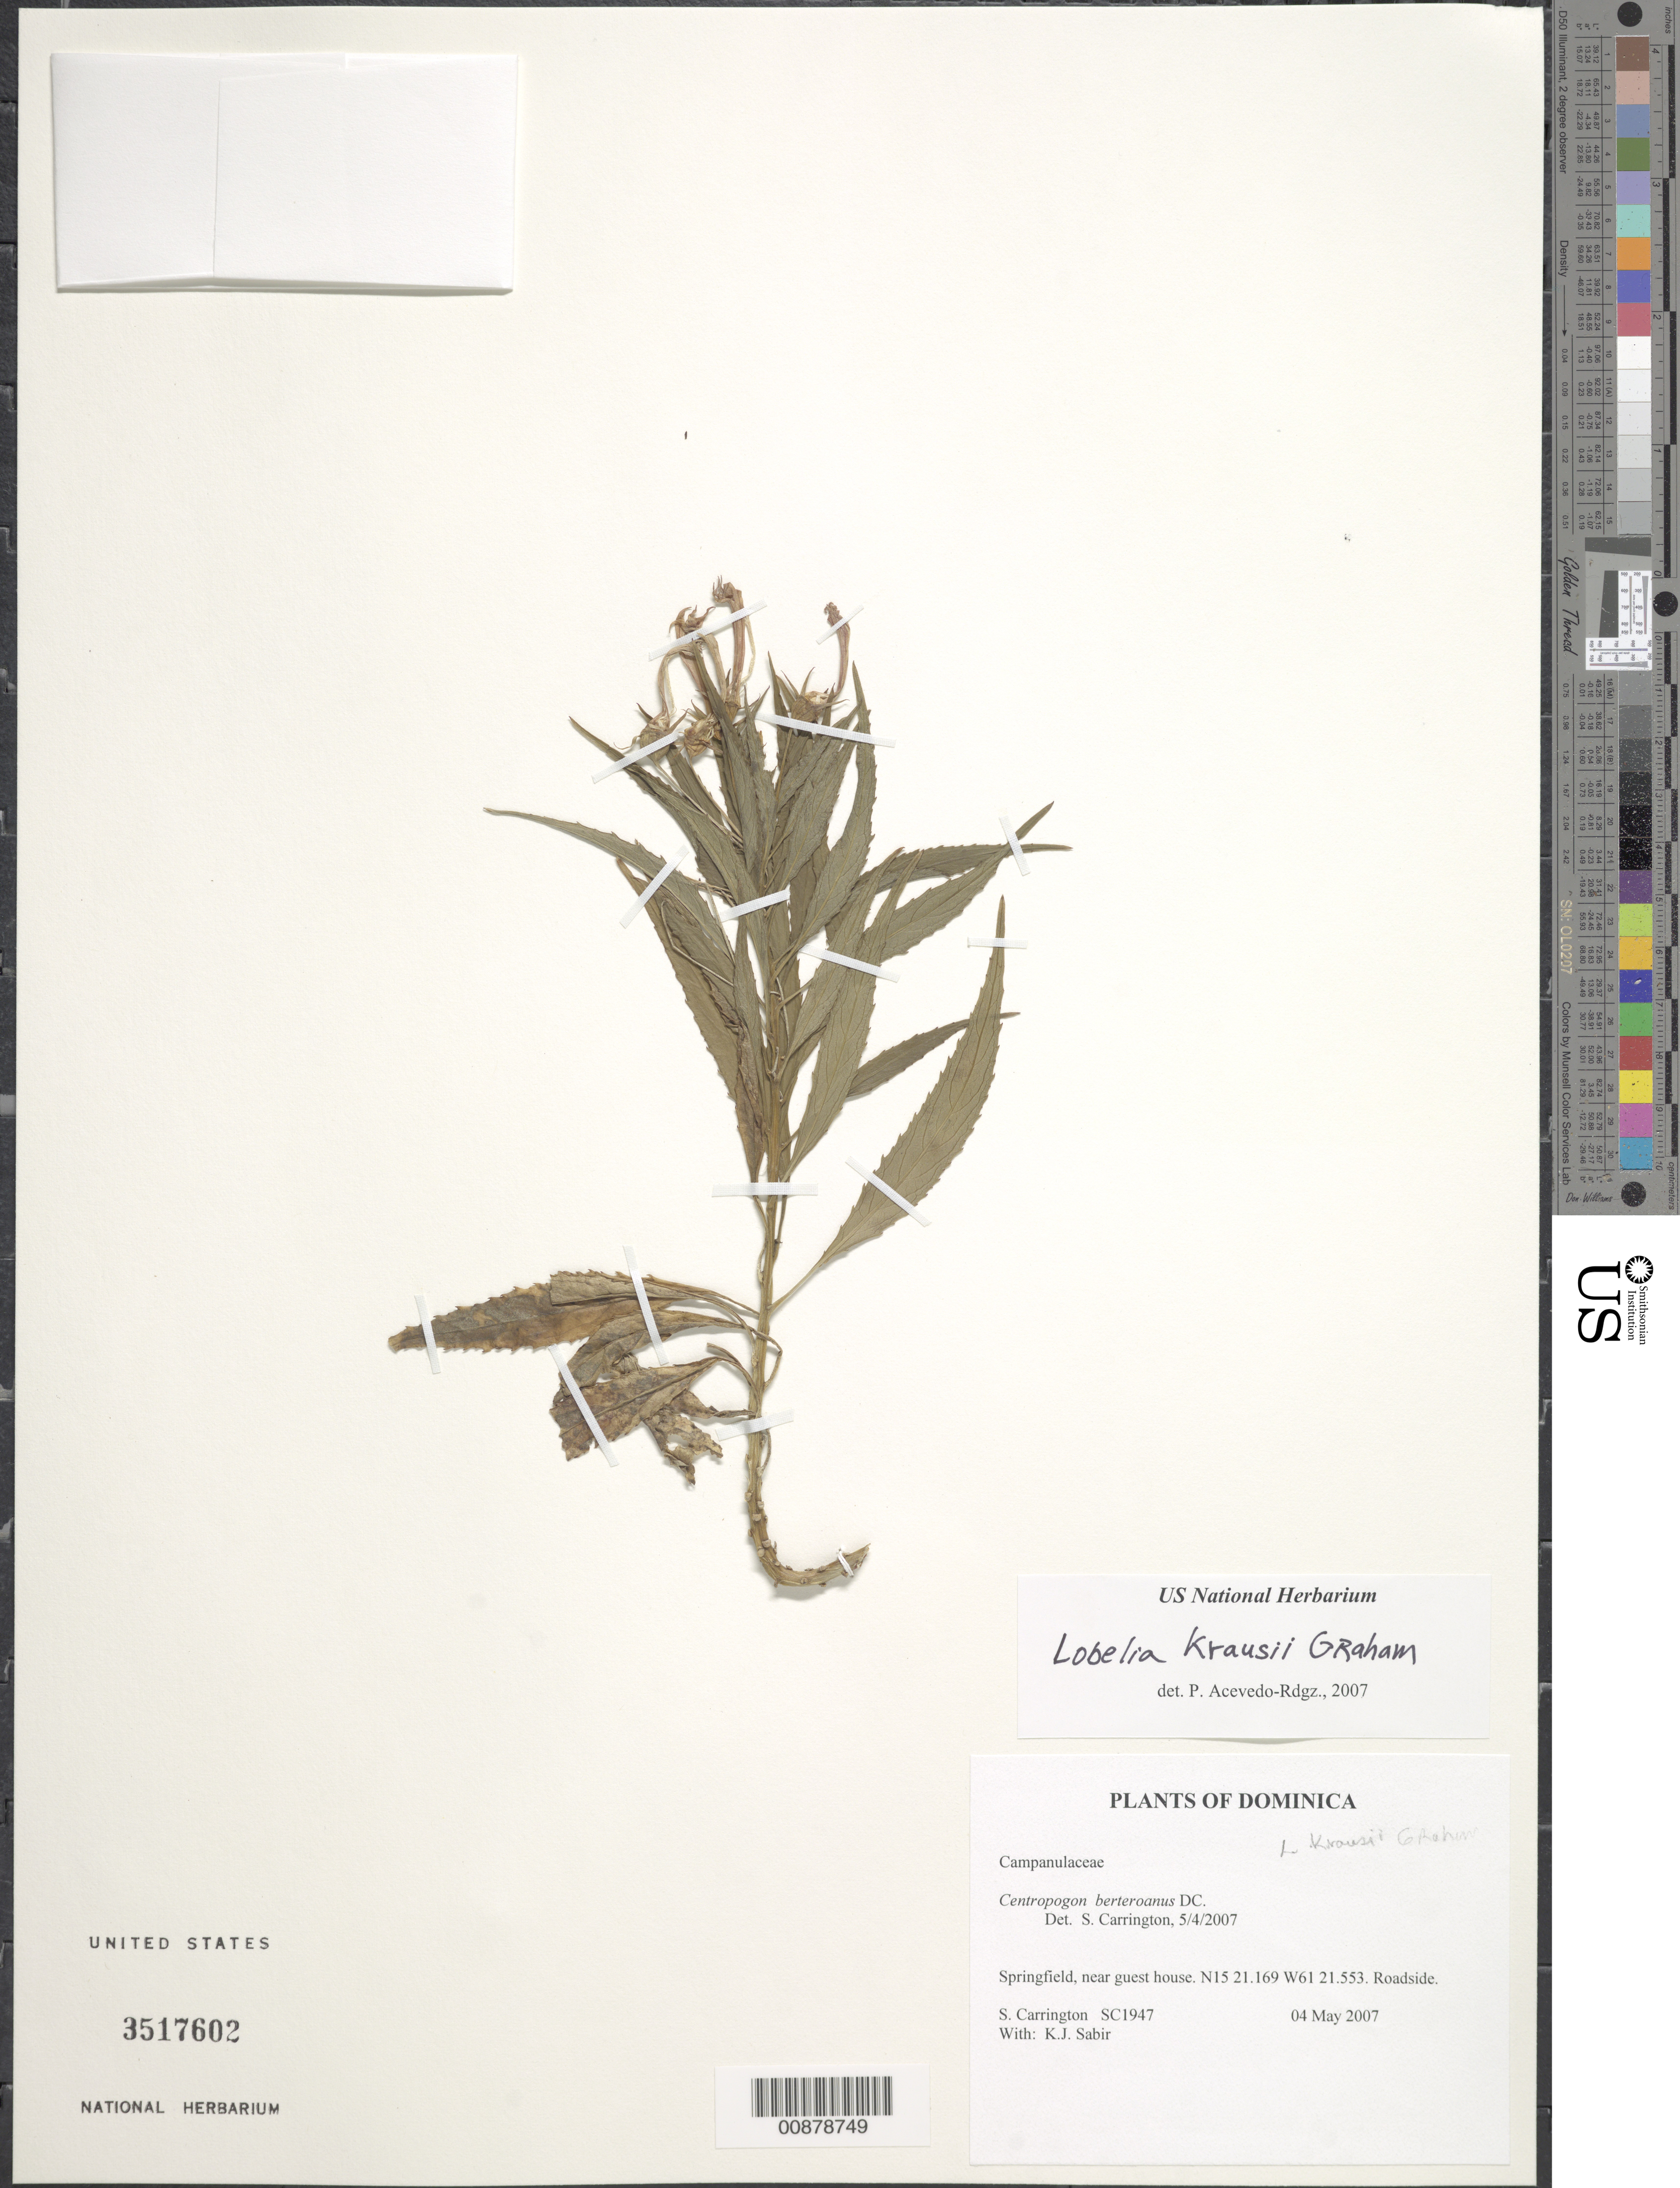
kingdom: Plantae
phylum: Tracheophyta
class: Magnoliopsida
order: Asterales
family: Campanulaceae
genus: Lobelia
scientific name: Lobelia kraussii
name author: Graham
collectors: C. M. S. Carrington & K. Sabir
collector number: SC 1947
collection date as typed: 04 May 2007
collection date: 2007-05-04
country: Dominica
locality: Springfield, near guest house.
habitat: Roadside.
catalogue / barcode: US 3517602